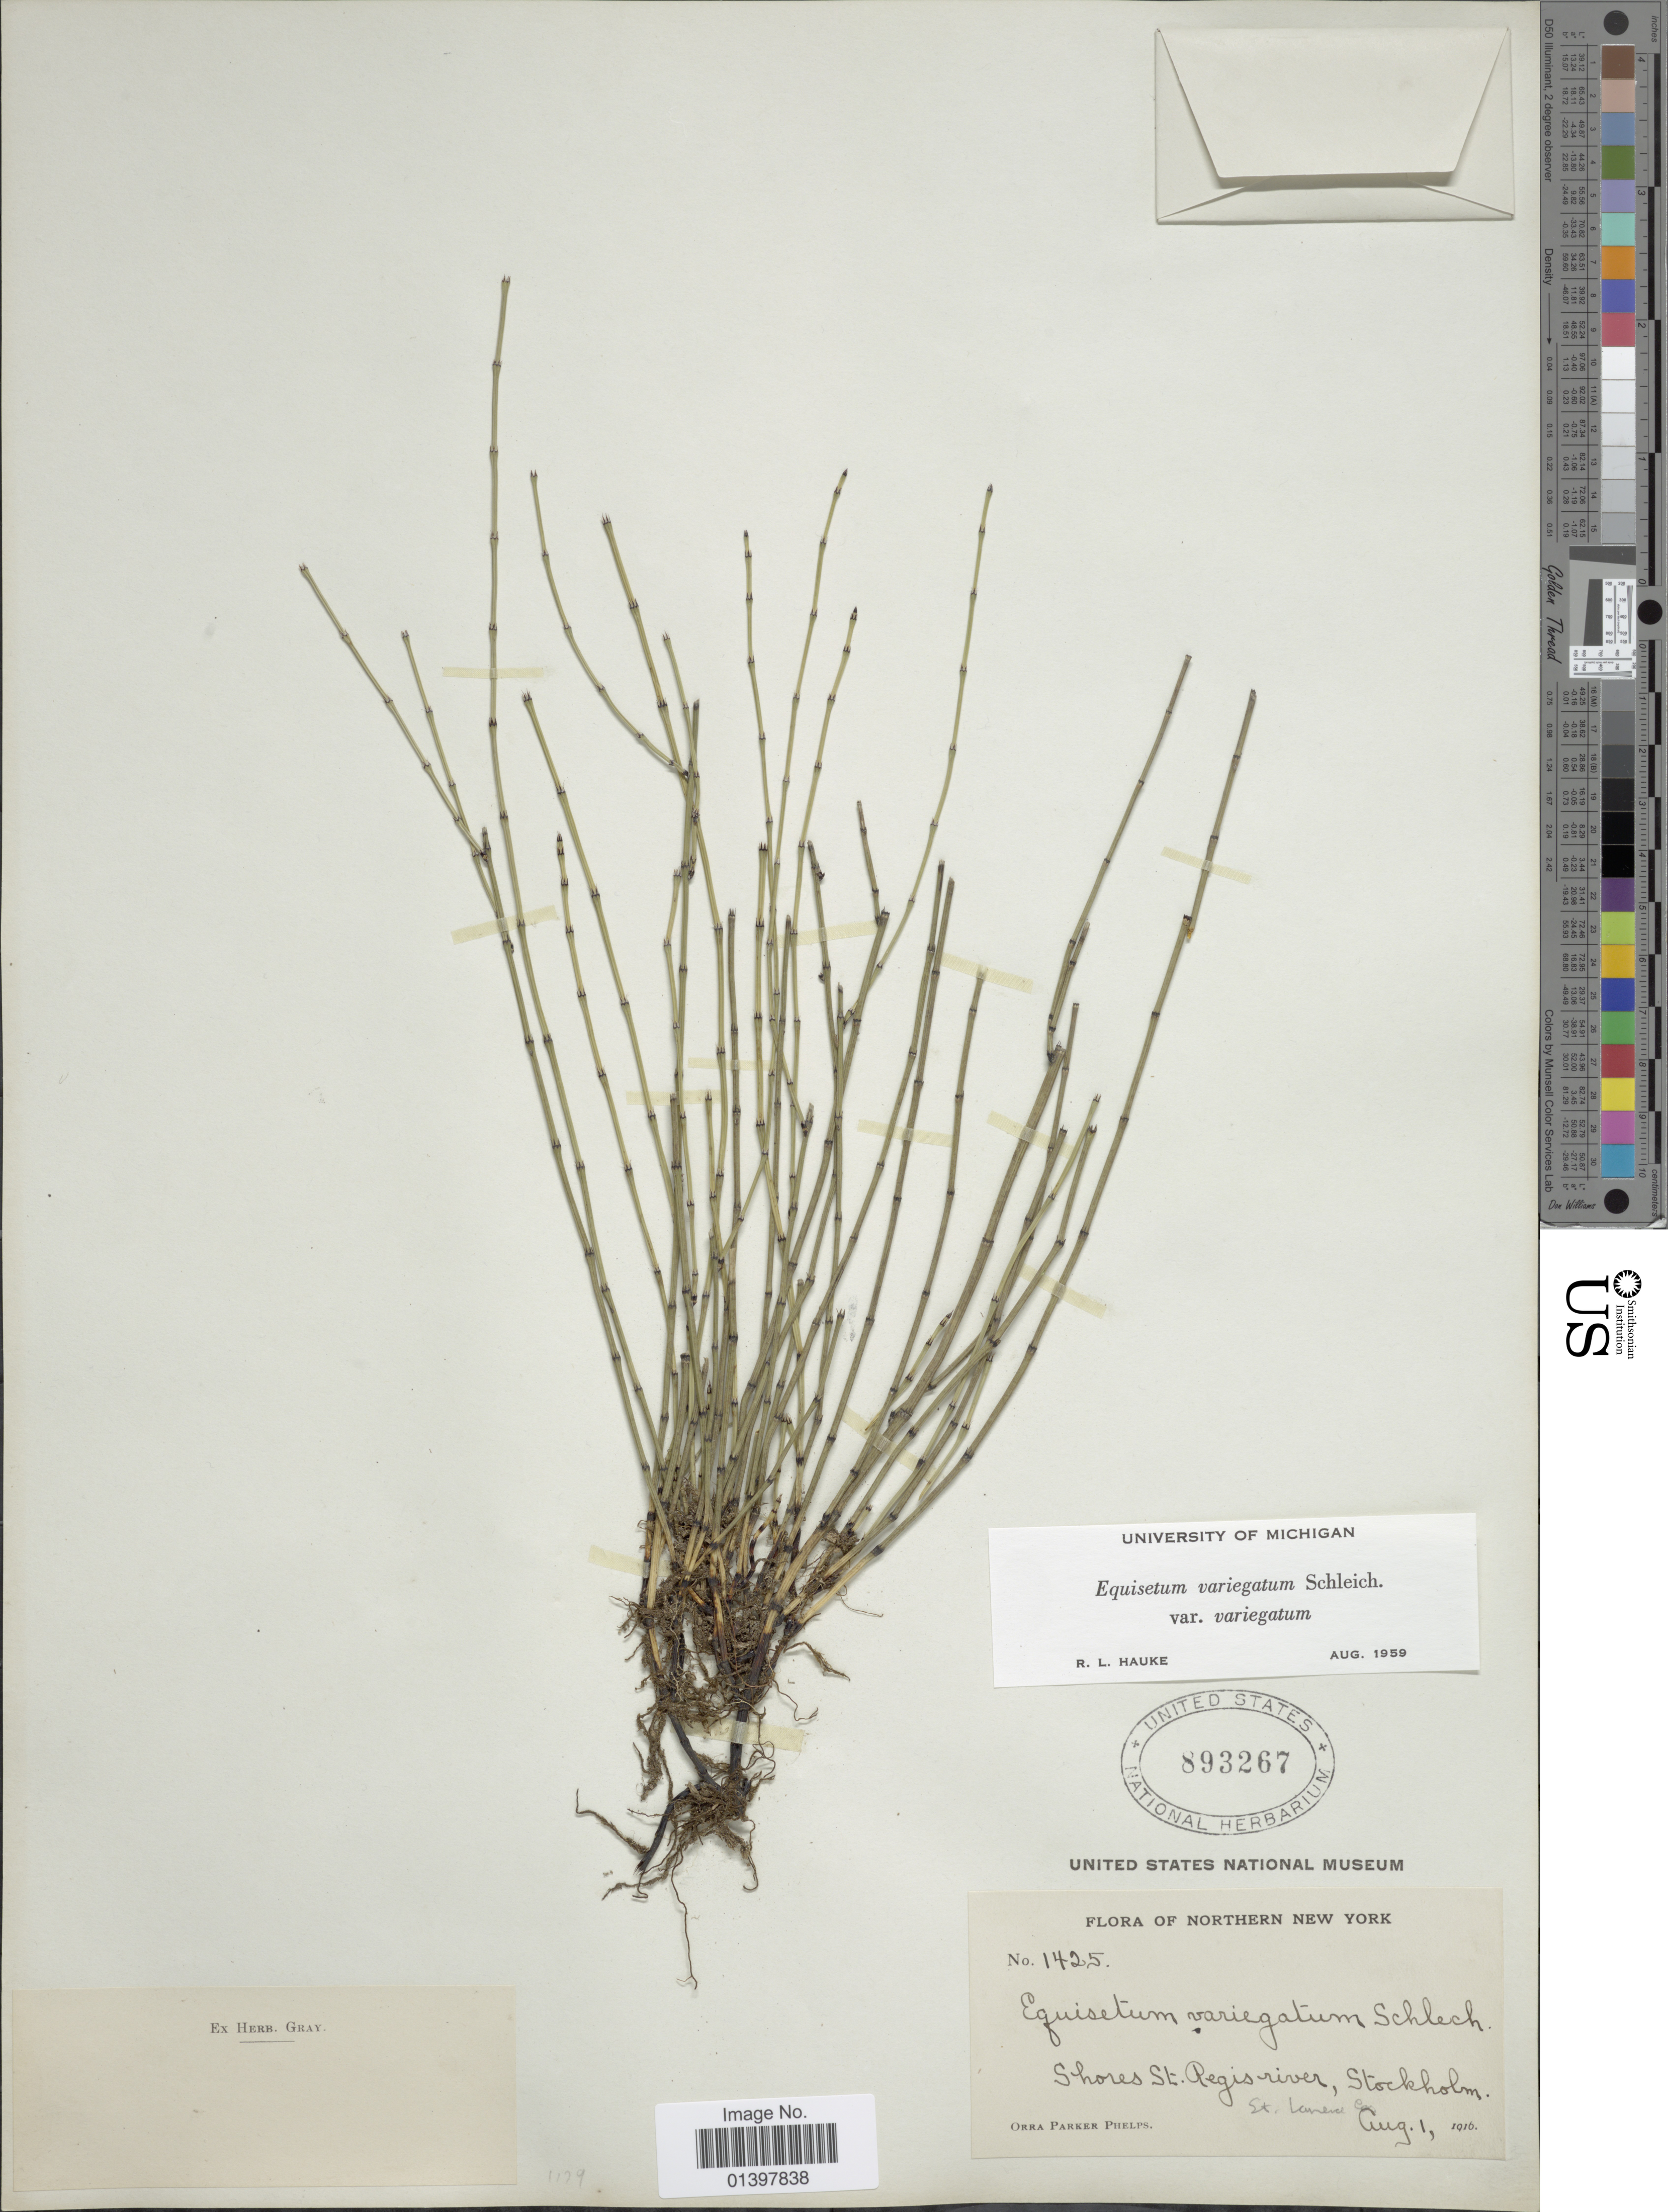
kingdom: Plantae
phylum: Tracheophyta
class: Polypodiopsida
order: Equisetales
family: Equisetaceae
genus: Equisetum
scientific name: Equisetum variegatum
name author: Schleich. ex F. Weber & D. Mohr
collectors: O. P. Phelps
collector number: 1425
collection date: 1916-08-01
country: United States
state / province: New York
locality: Northern New York, Shores St. Regis river, stockholm, St. Lawrence Co.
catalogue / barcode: US 893267